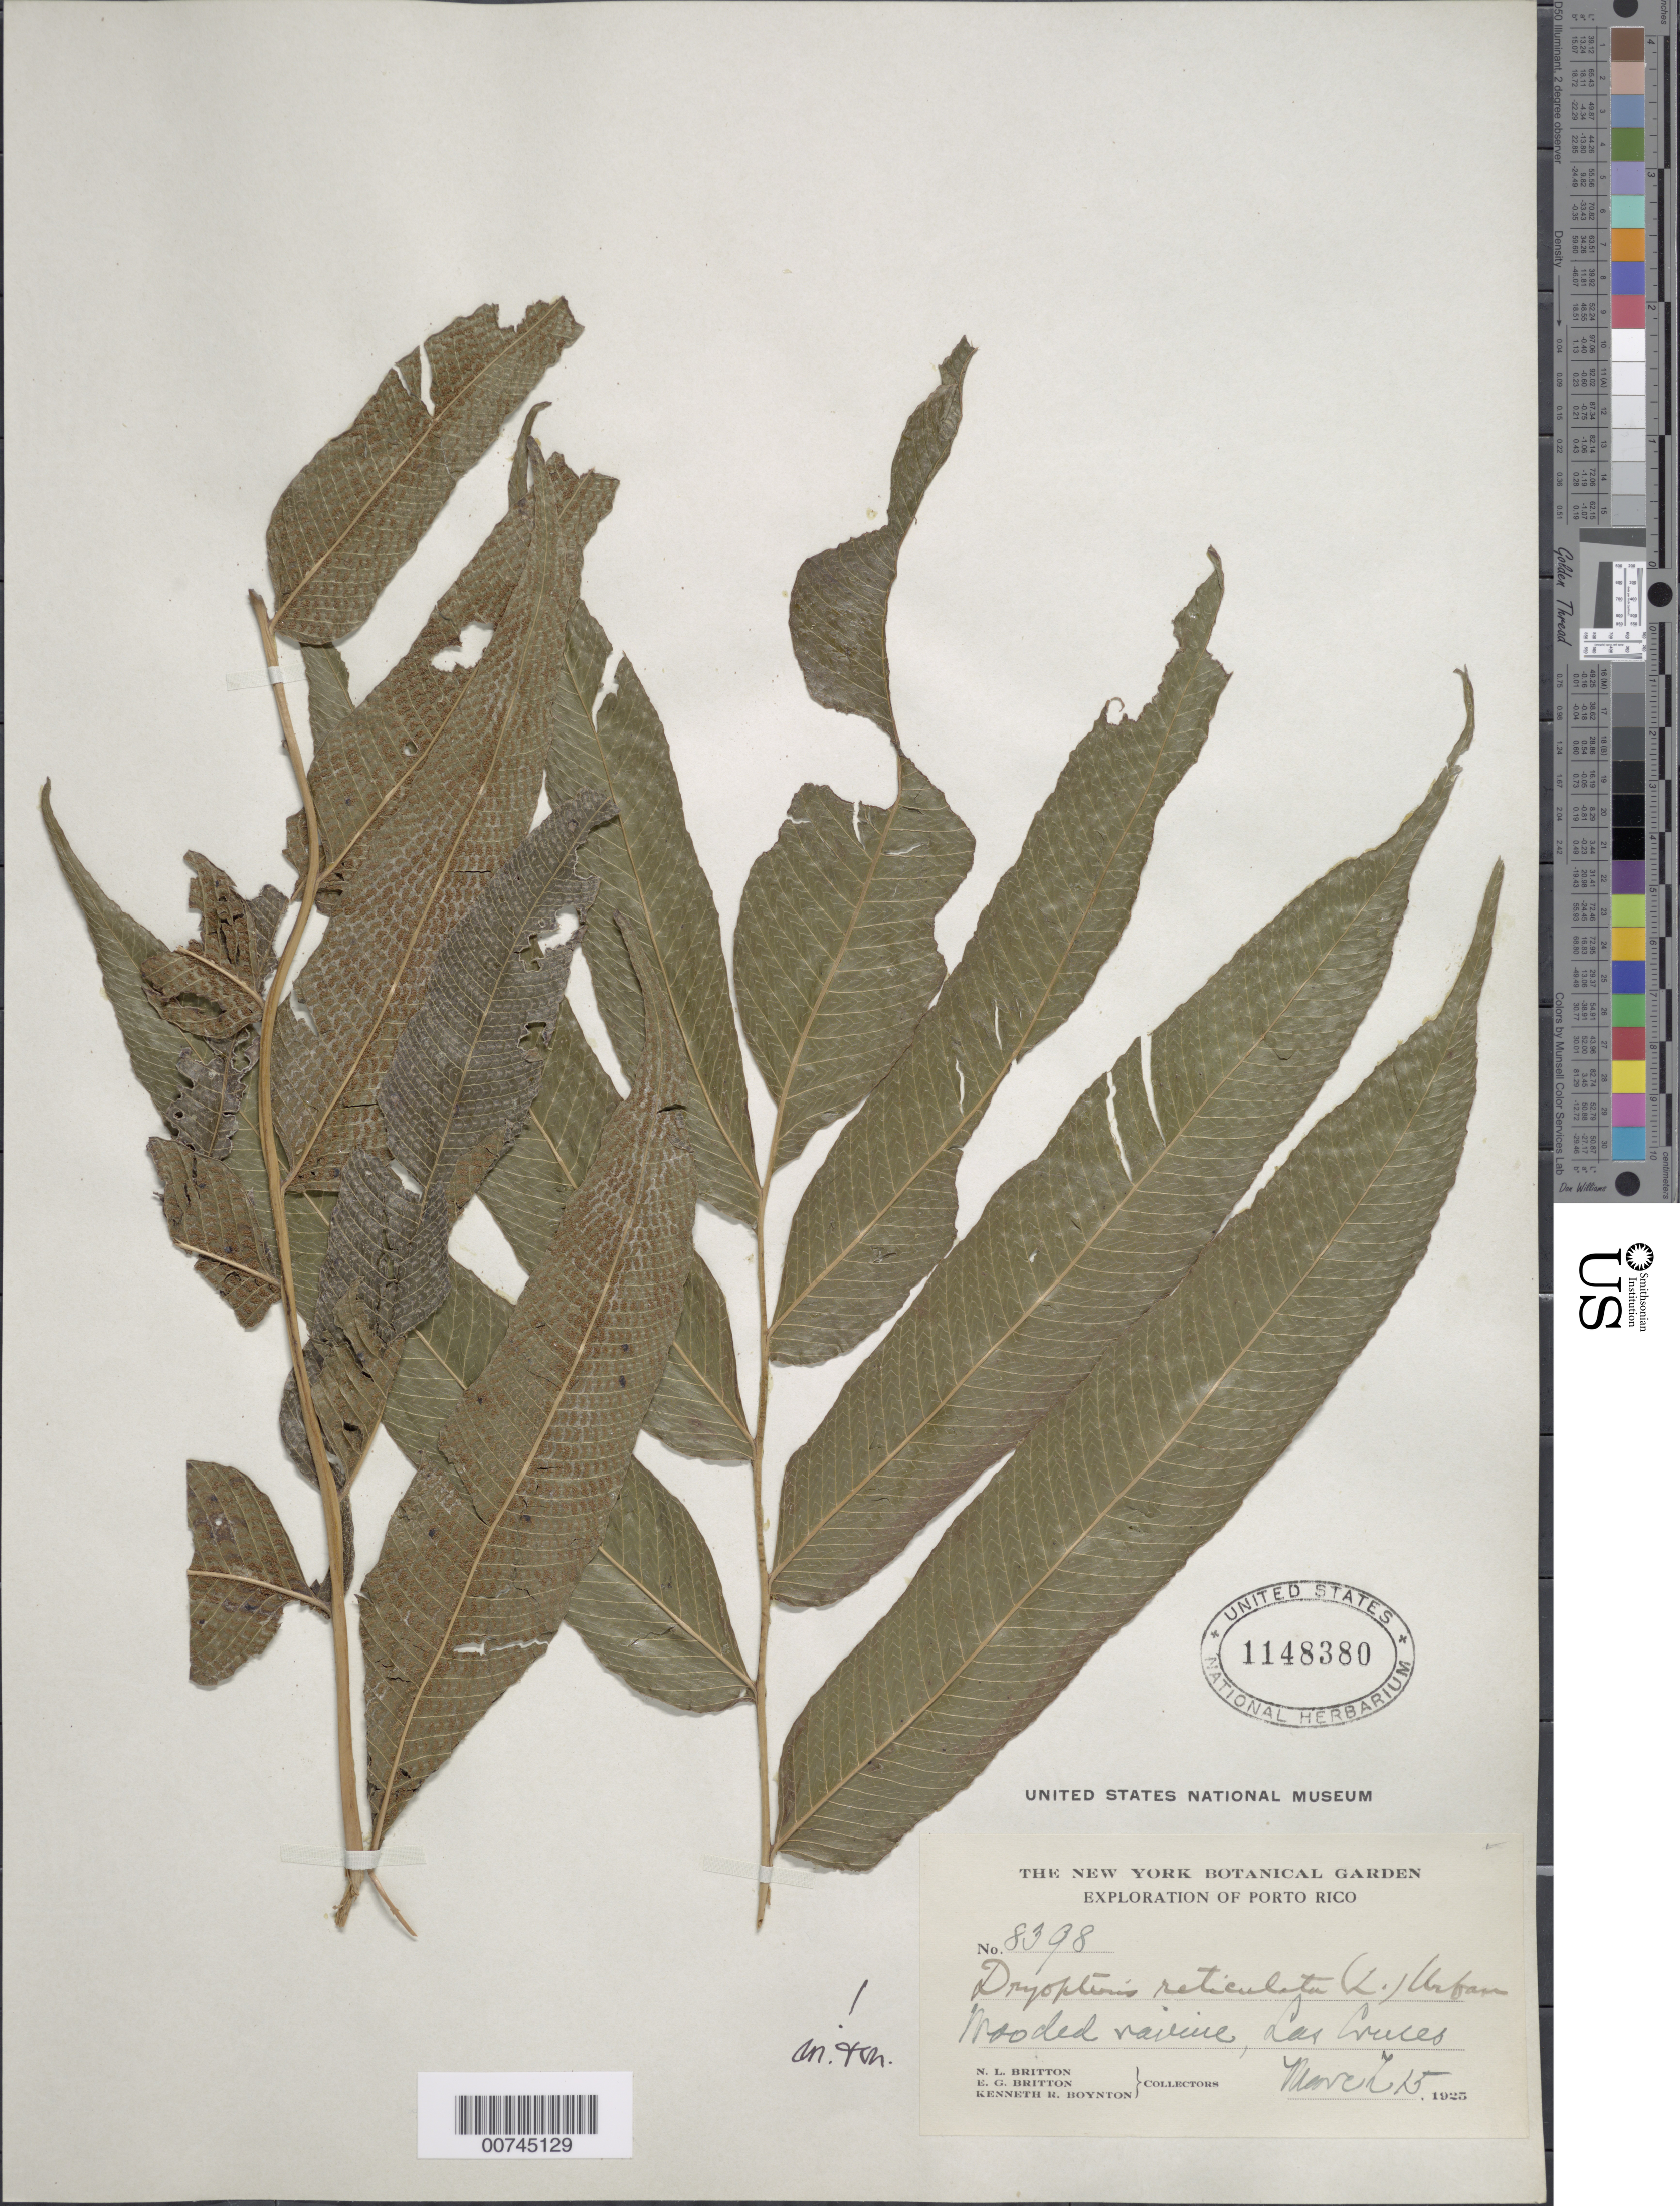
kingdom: Plantae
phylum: Tracheophyta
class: Polypodiopsida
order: Polypodiales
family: Thelypteridaceae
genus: Meniscium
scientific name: Meniscium reticulatum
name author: (L.) Sw.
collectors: N. Britton, E. G. Britton & K. Boyton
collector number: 8398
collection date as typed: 15 Mar 1925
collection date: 1925-03-15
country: Puerto Rico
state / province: Caguas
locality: Las Cruces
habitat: Wooded ravine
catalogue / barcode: US 1148380